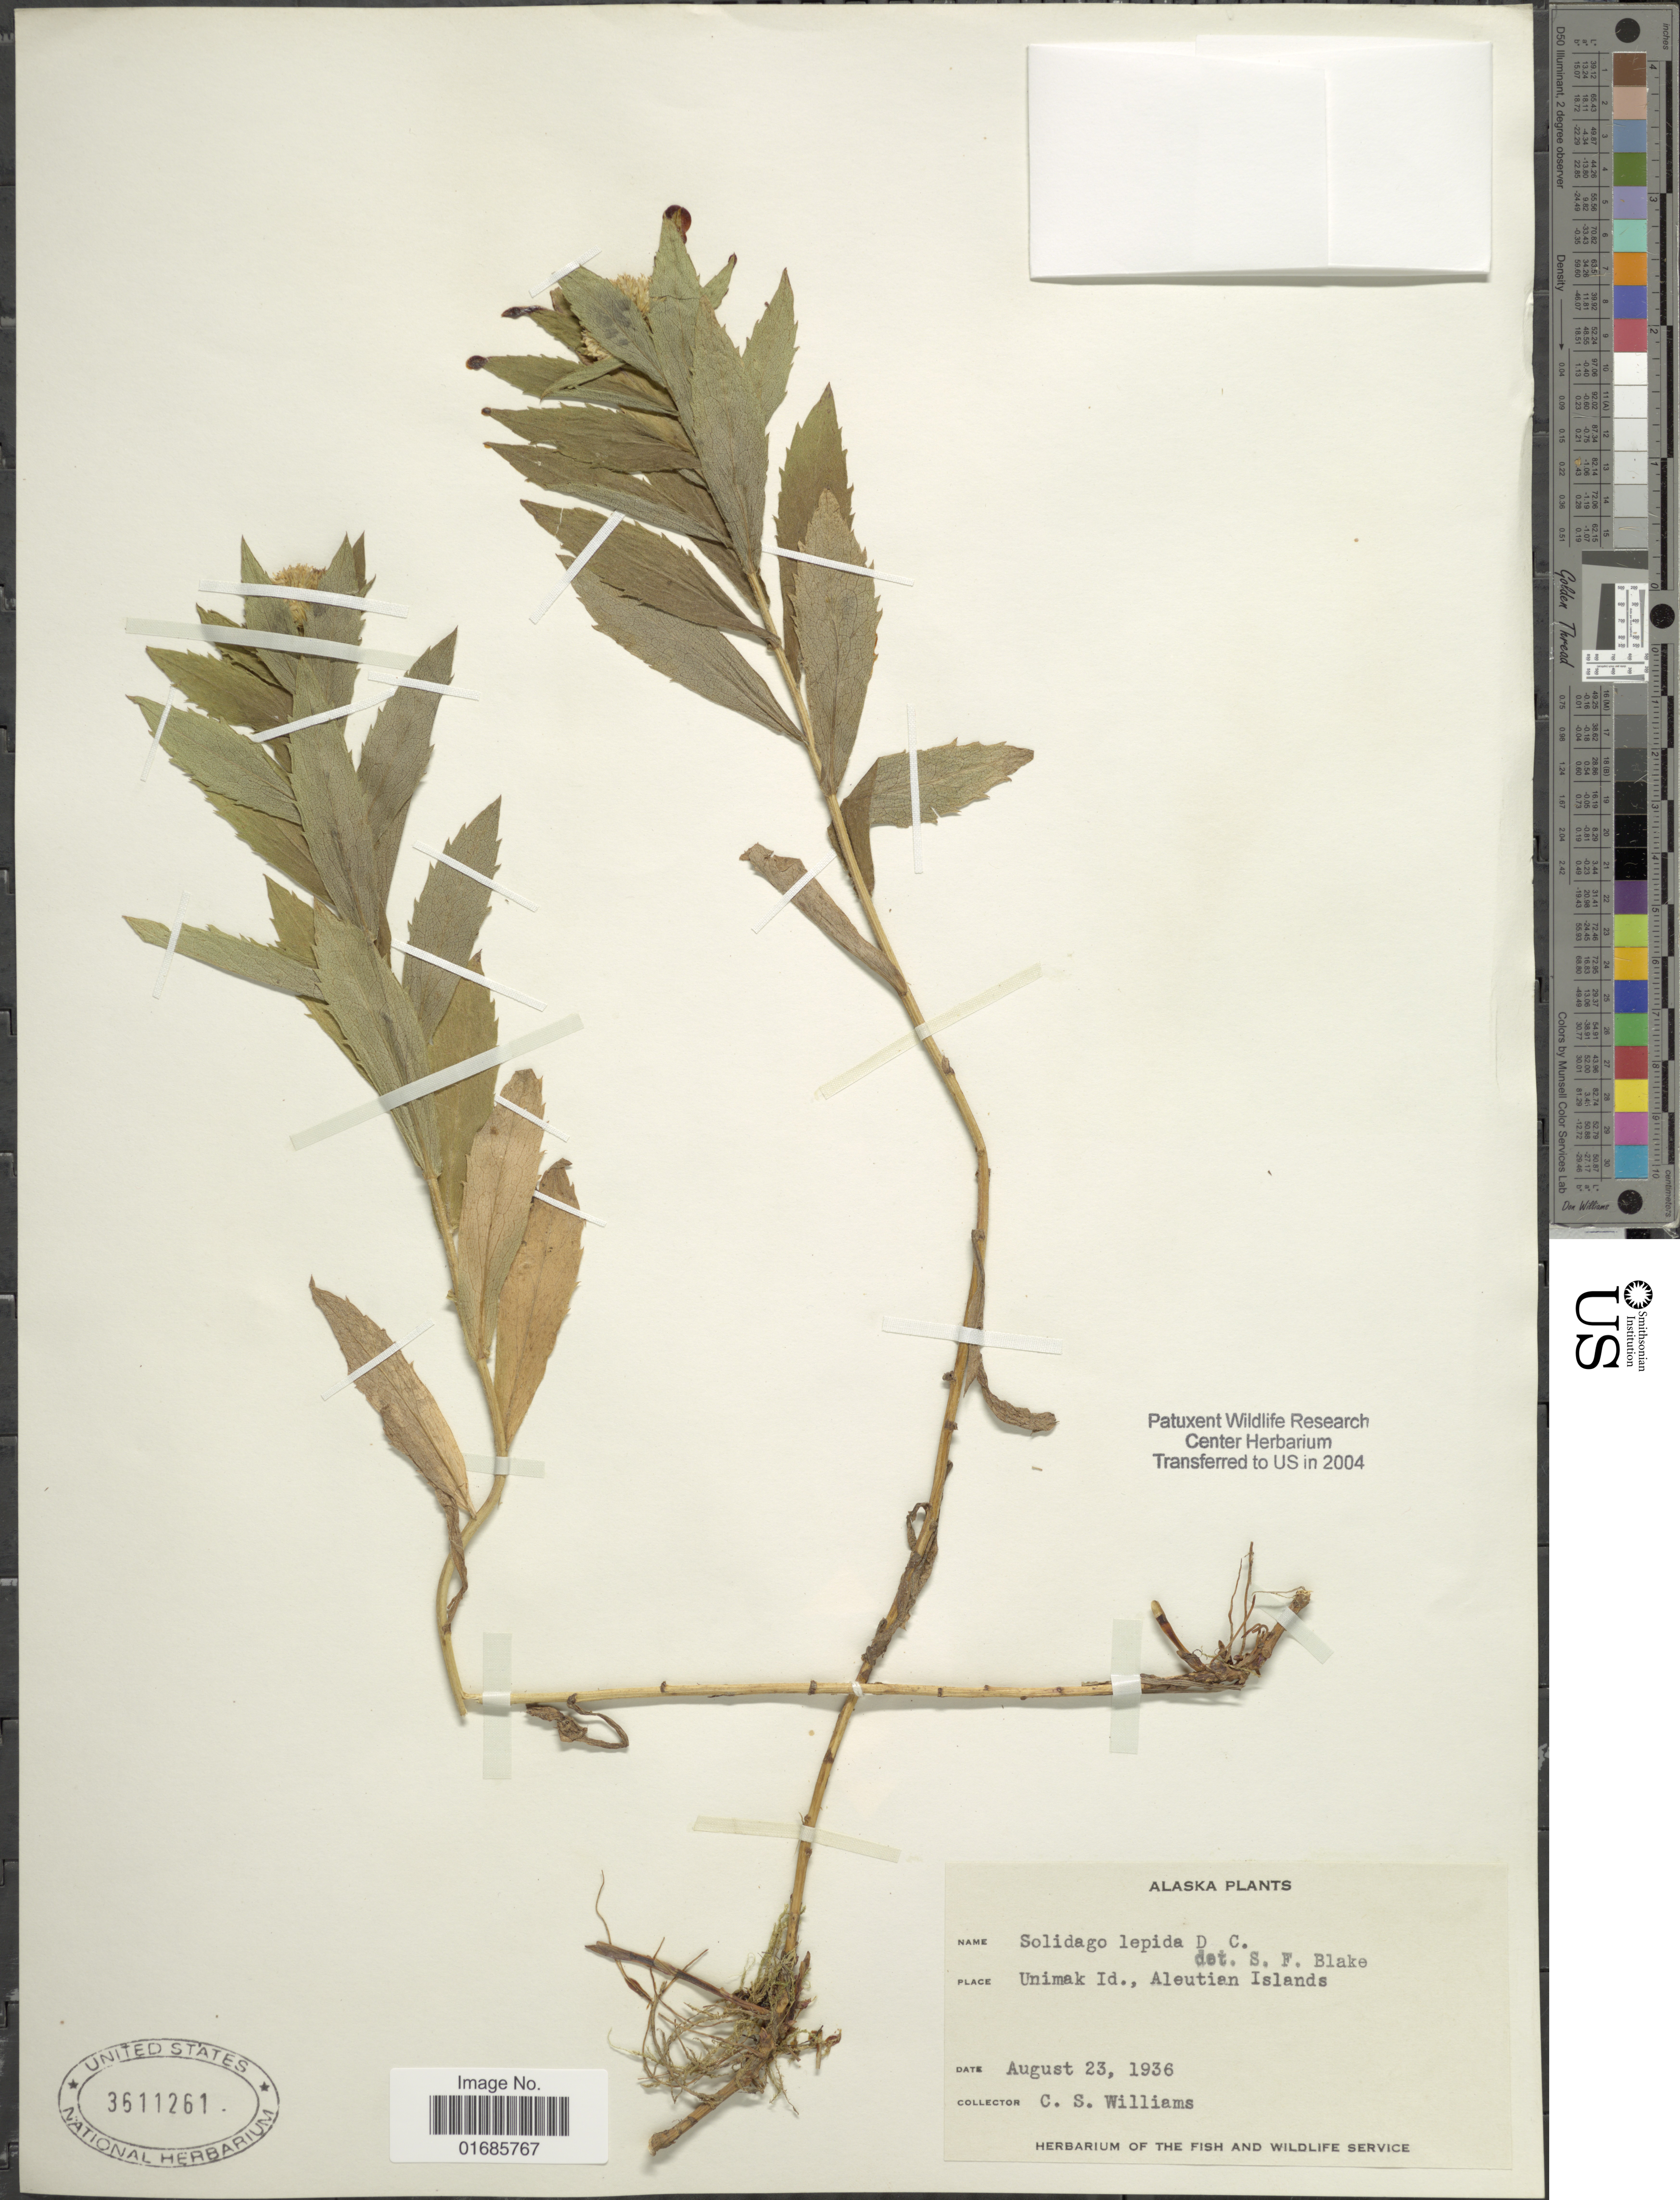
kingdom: Plantae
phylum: Tracheophyta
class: Magnoliopsida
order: Asterales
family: Asteraceae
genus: Solidago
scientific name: Solidago canadensis var. salebrosa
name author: (Piper) M.E. Jones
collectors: C. Williams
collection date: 1936-08-23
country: United States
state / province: Alaska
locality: Unimak Id., Aleutian Islands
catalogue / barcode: US 3611261